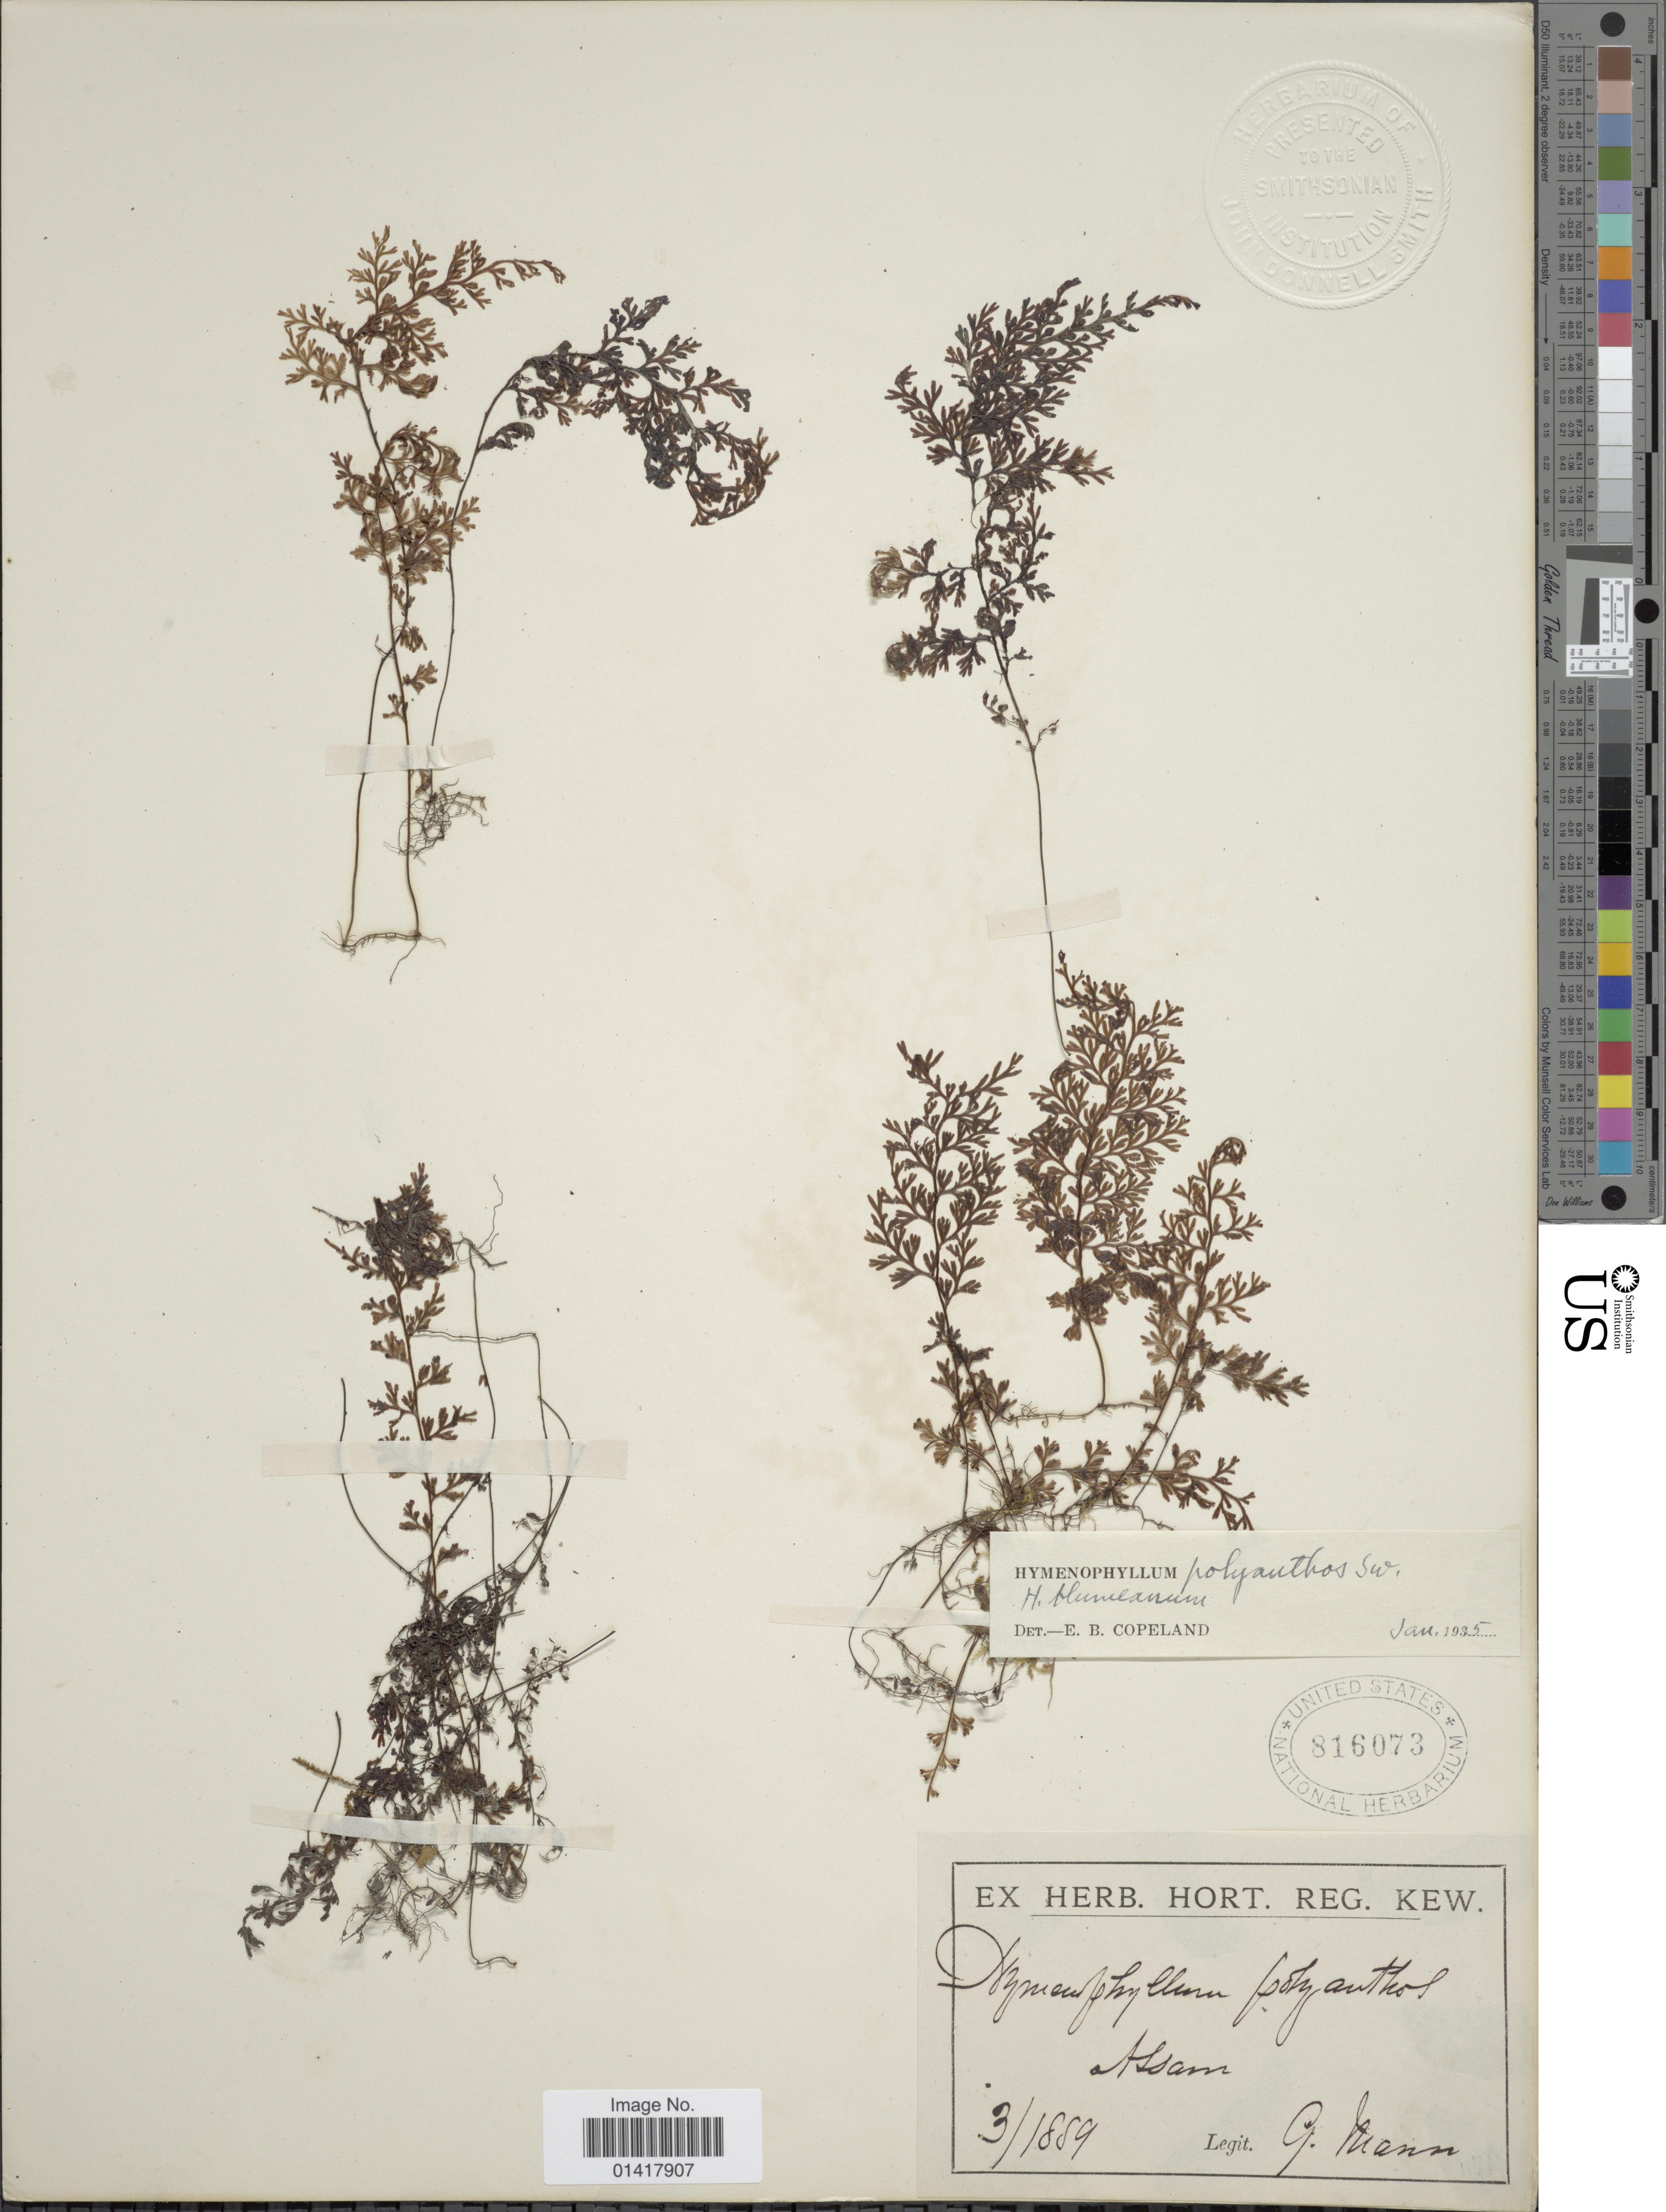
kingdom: Plantae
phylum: Tracheophyta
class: Polypodiopsida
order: Hymenophyllales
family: Hymenophyllaceae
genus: Hymenophyllum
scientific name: Hymenophyllum polyanthos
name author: (Sw.) Sw.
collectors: G. Mann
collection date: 1889-03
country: India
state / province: Assam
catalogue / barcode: US 816073